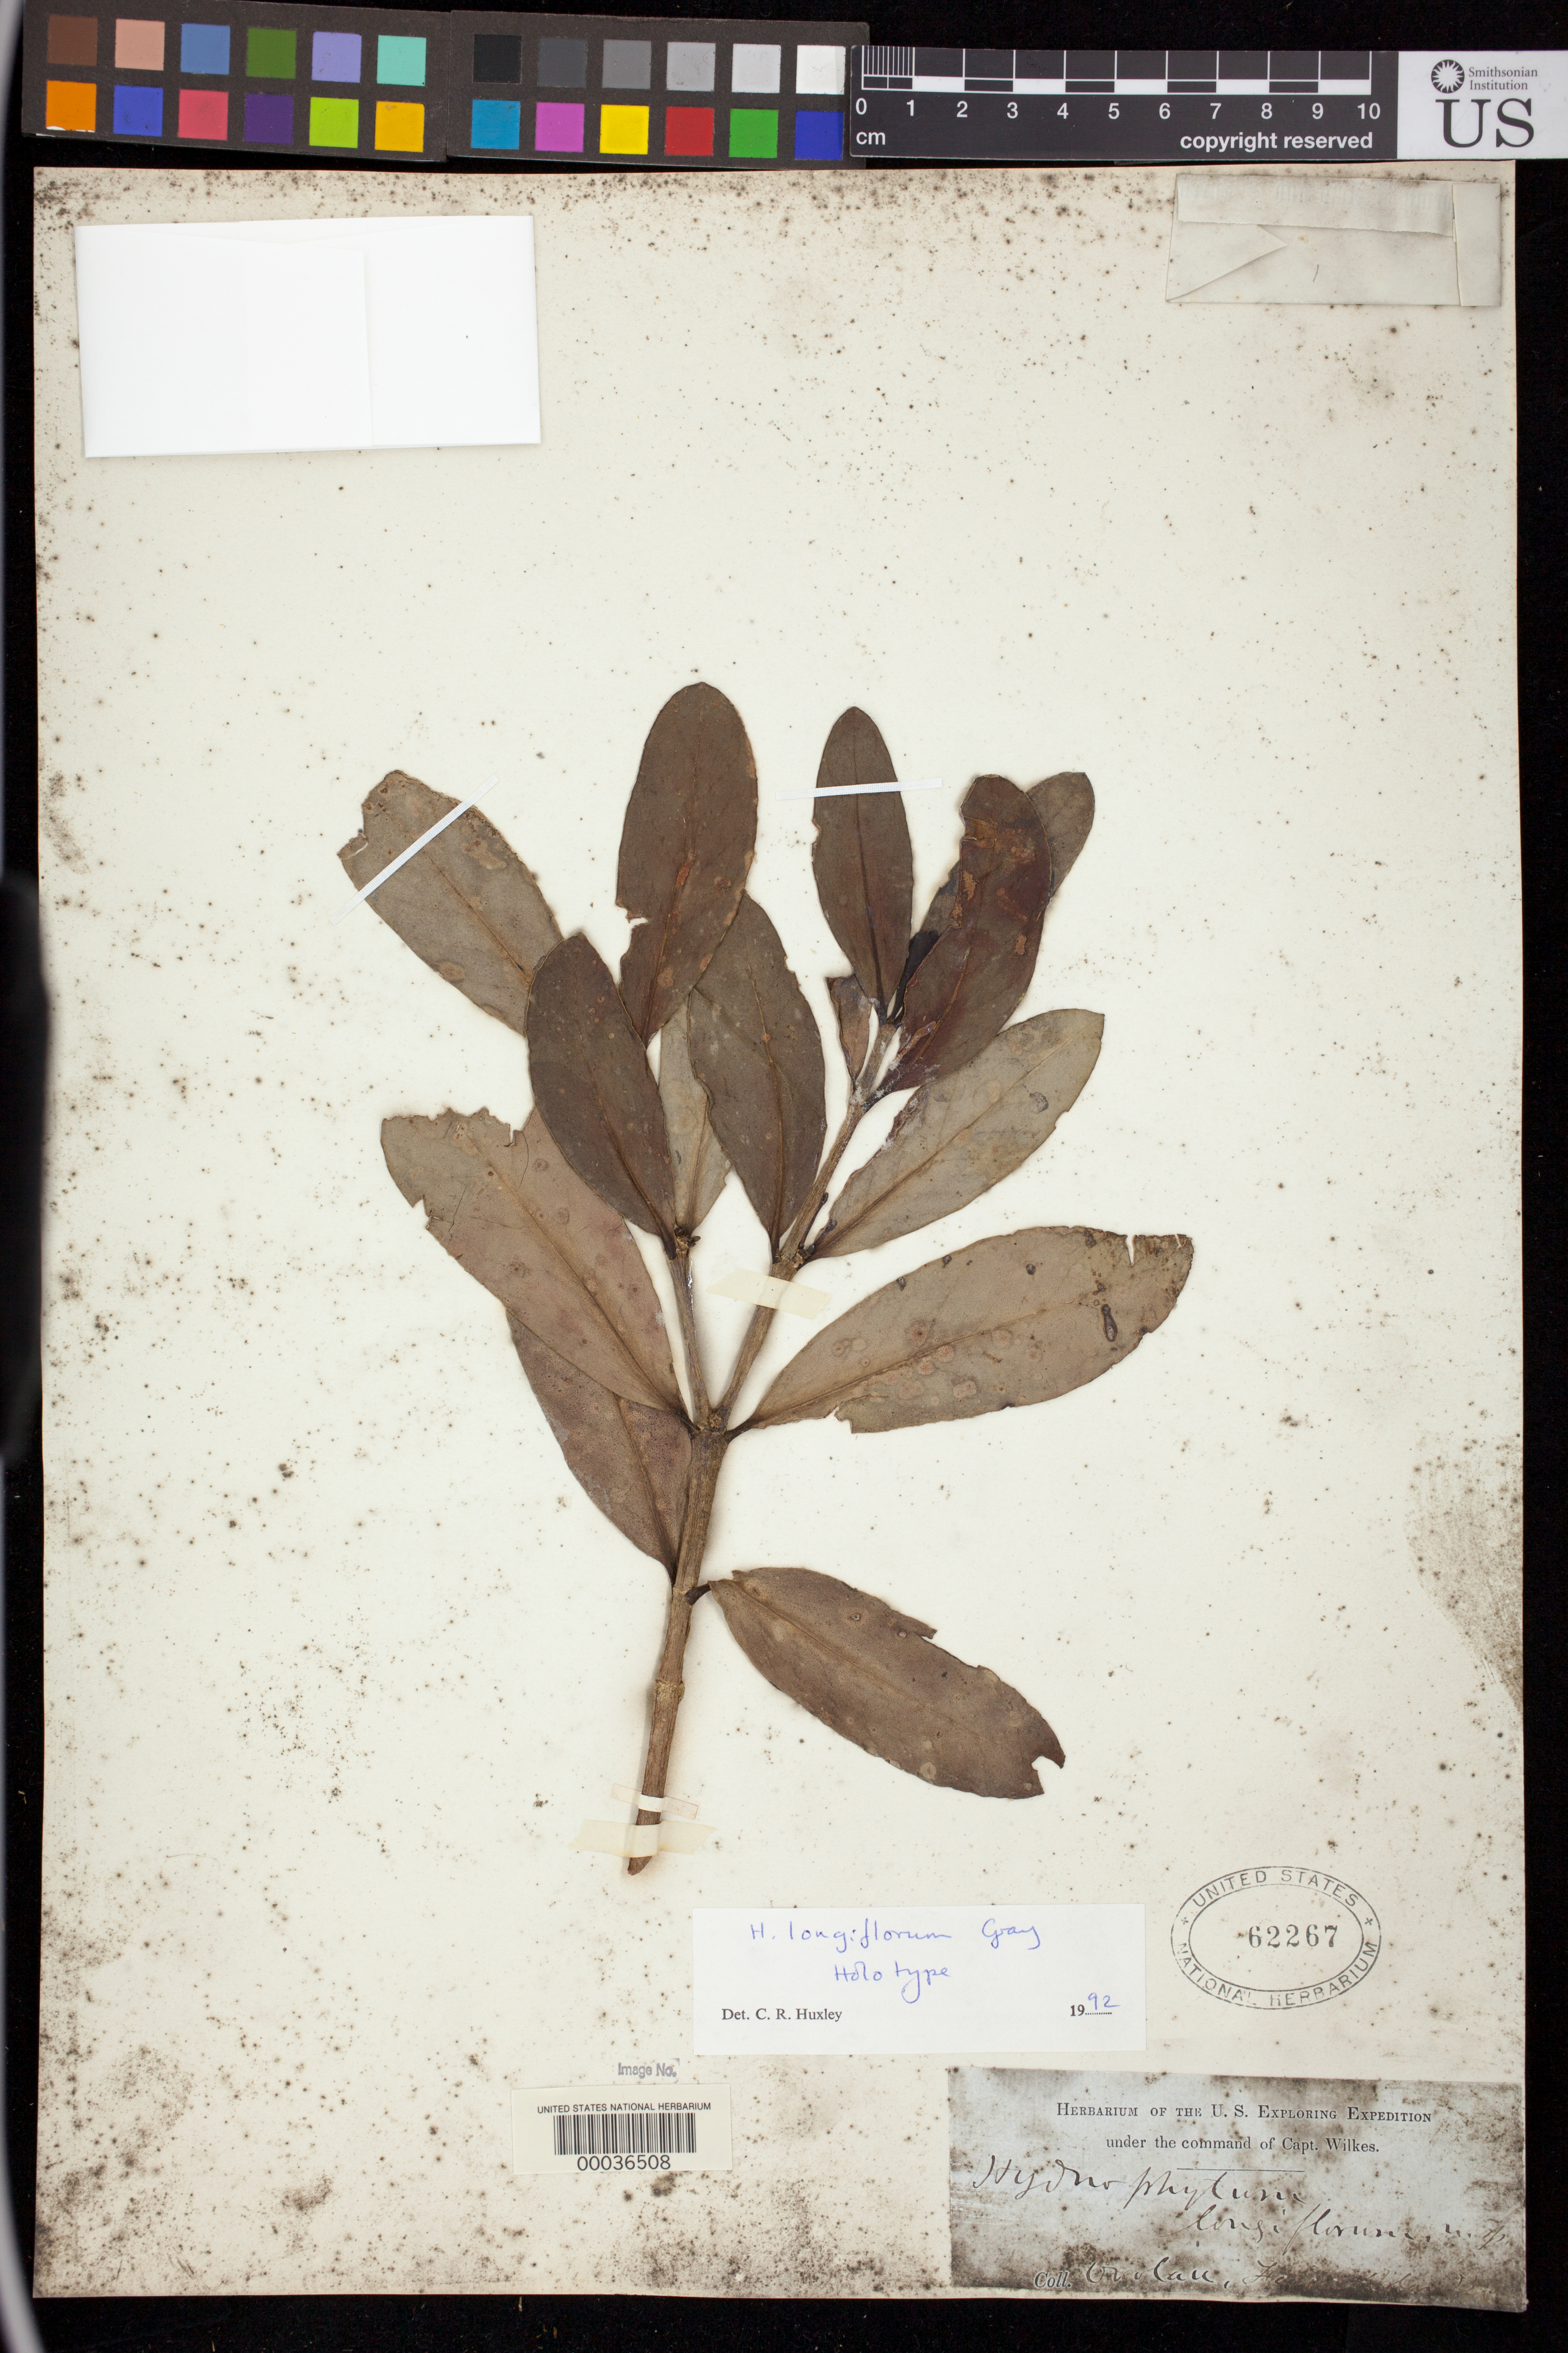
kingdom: Plantae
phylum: Tracheophyta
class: Magnoliopsida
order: Gentianales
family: Rubiaceae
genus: Hydnophytum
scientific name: Hydnophytum longiflorum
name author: A. Gray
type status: Type Collection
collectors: Wilkes Explor. Exped.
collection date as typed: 1838 to -- --- 1842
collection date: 1838/1842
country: Fiji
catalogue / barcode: US 62267